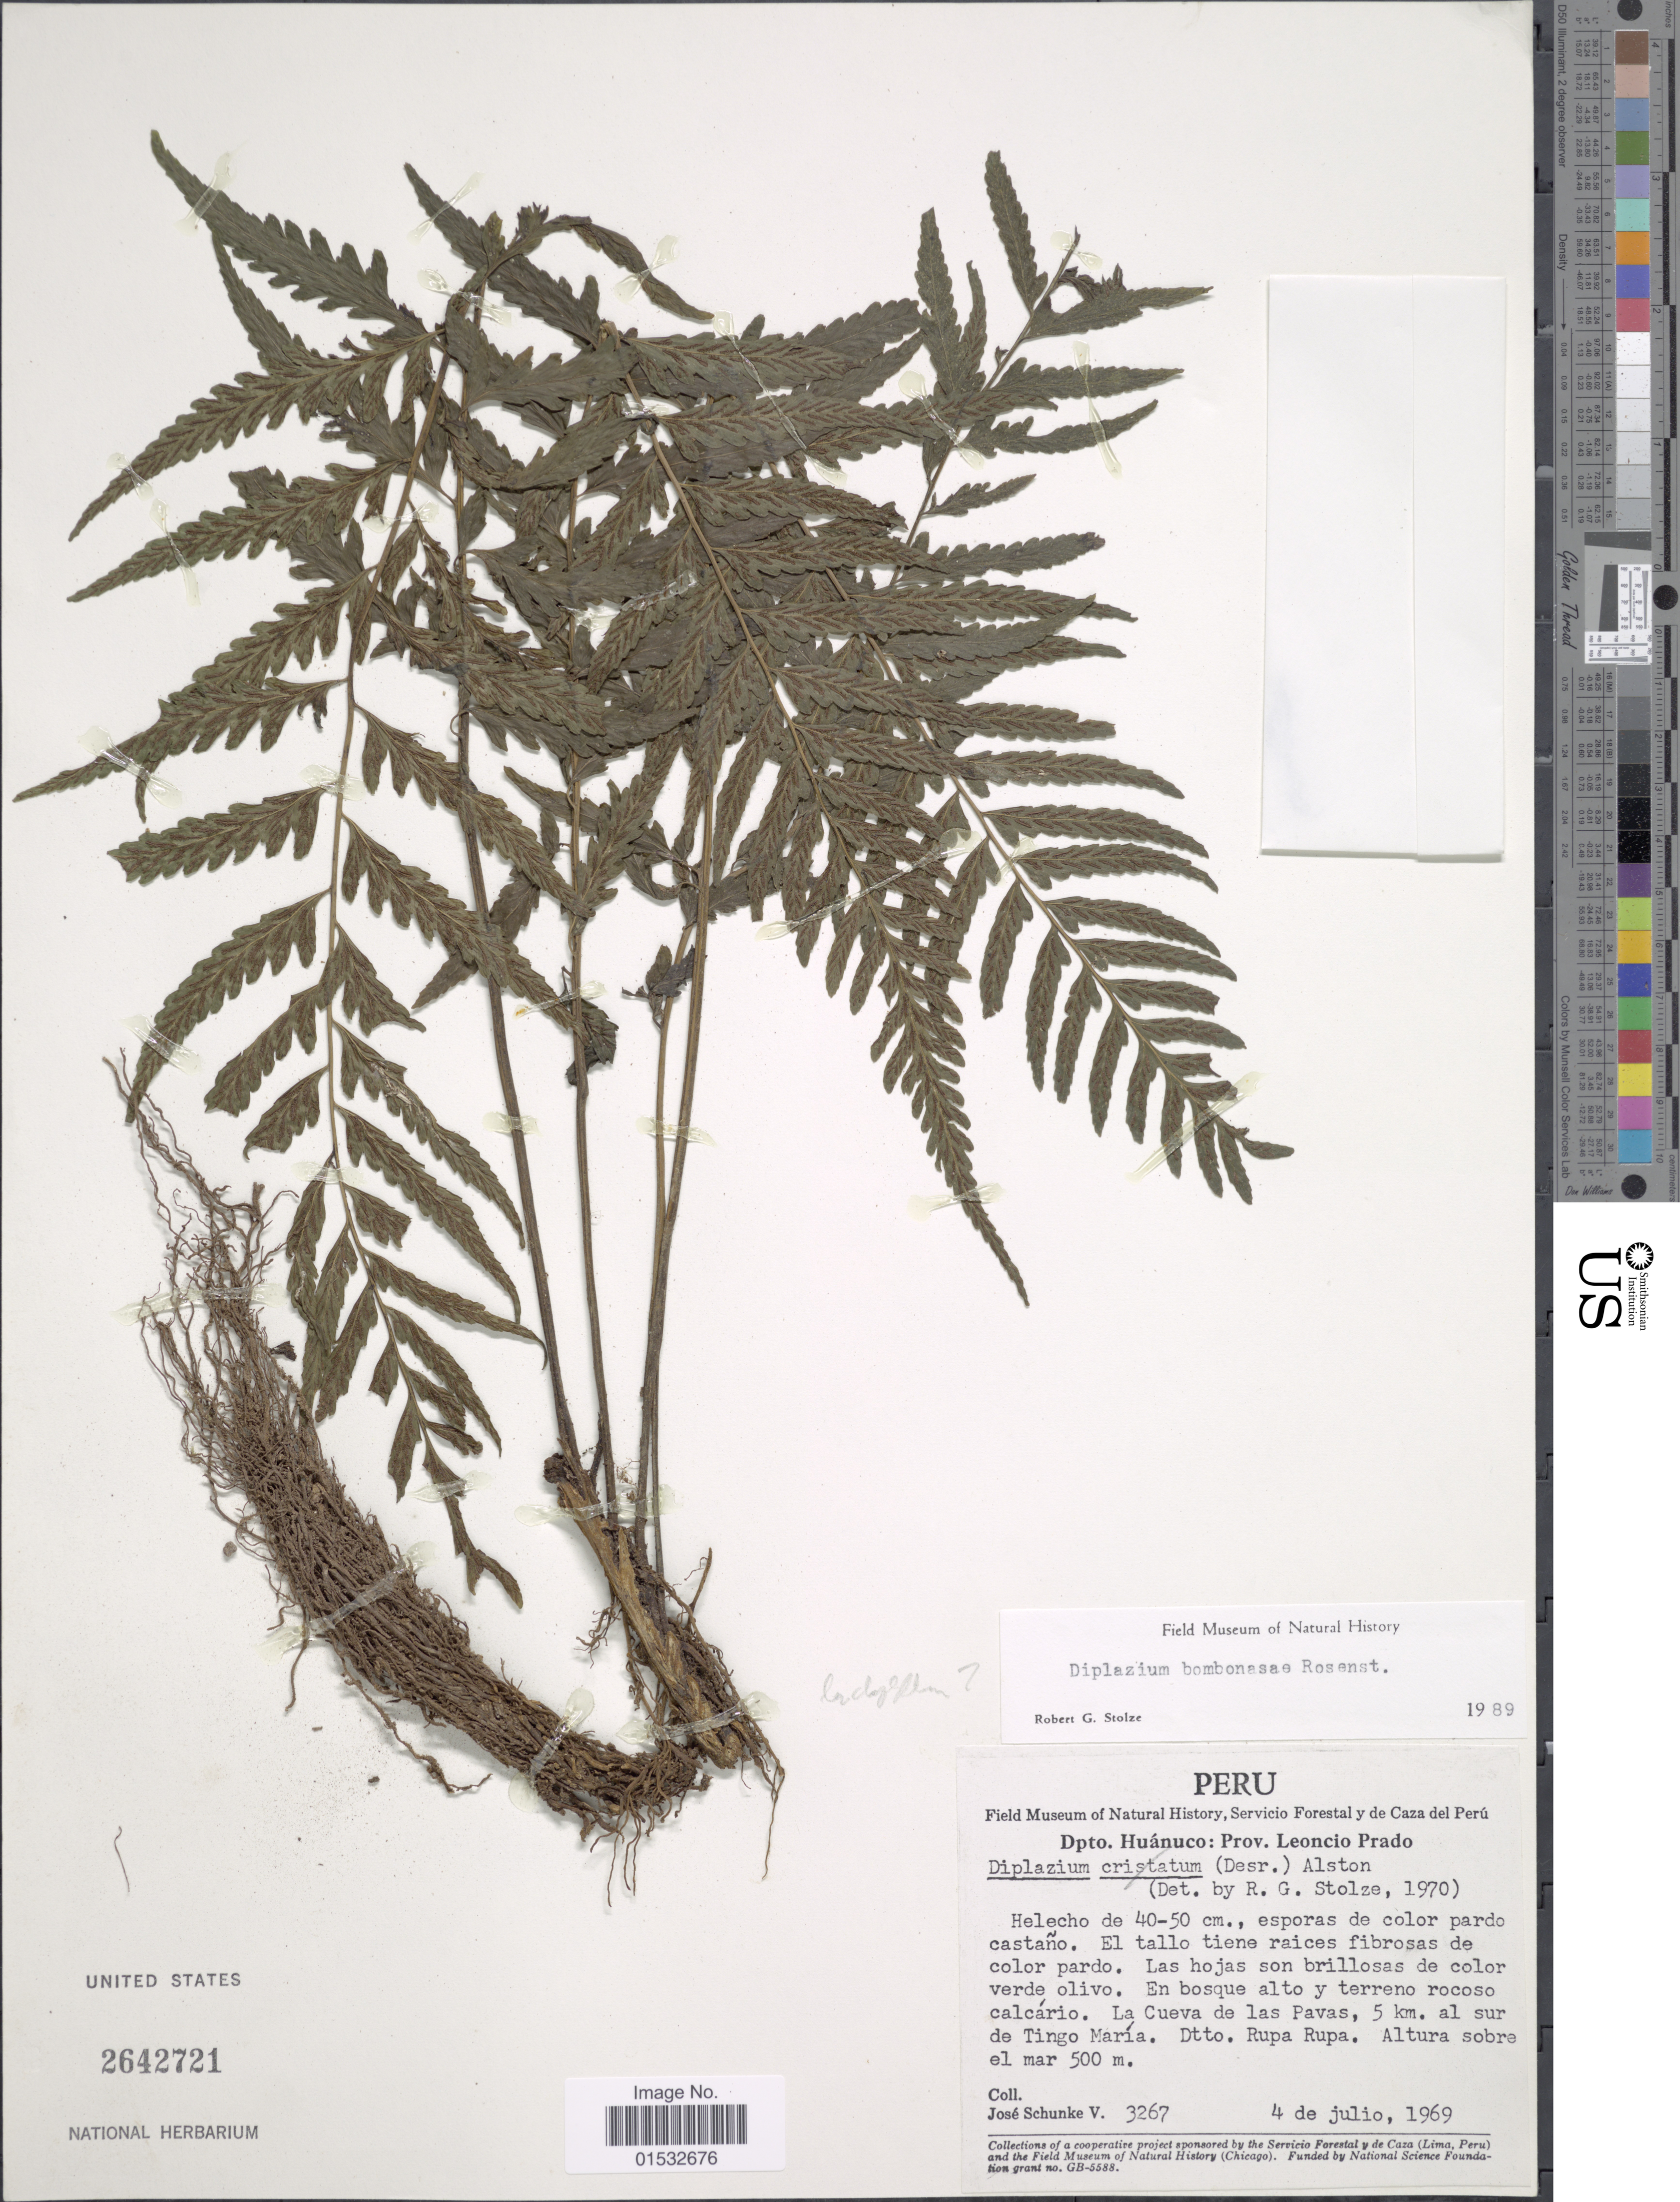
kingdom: Plantae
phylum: Tracheophyta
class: Polypodiopsida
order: Polypodiales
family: Athyriaceae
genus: Diplazium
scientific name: Diplazium bombonasae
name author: Rosenst.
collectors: J. Schunke Vigo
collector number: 3267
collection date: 1969-07-04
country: Peru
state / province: Huánuco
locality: Prov. Leoncio Prado. La Cueva de las Pavas, 5 km. al sur de Tingo María. Dtto. Rupa Rupa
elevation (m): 500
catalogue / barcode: US 2642721